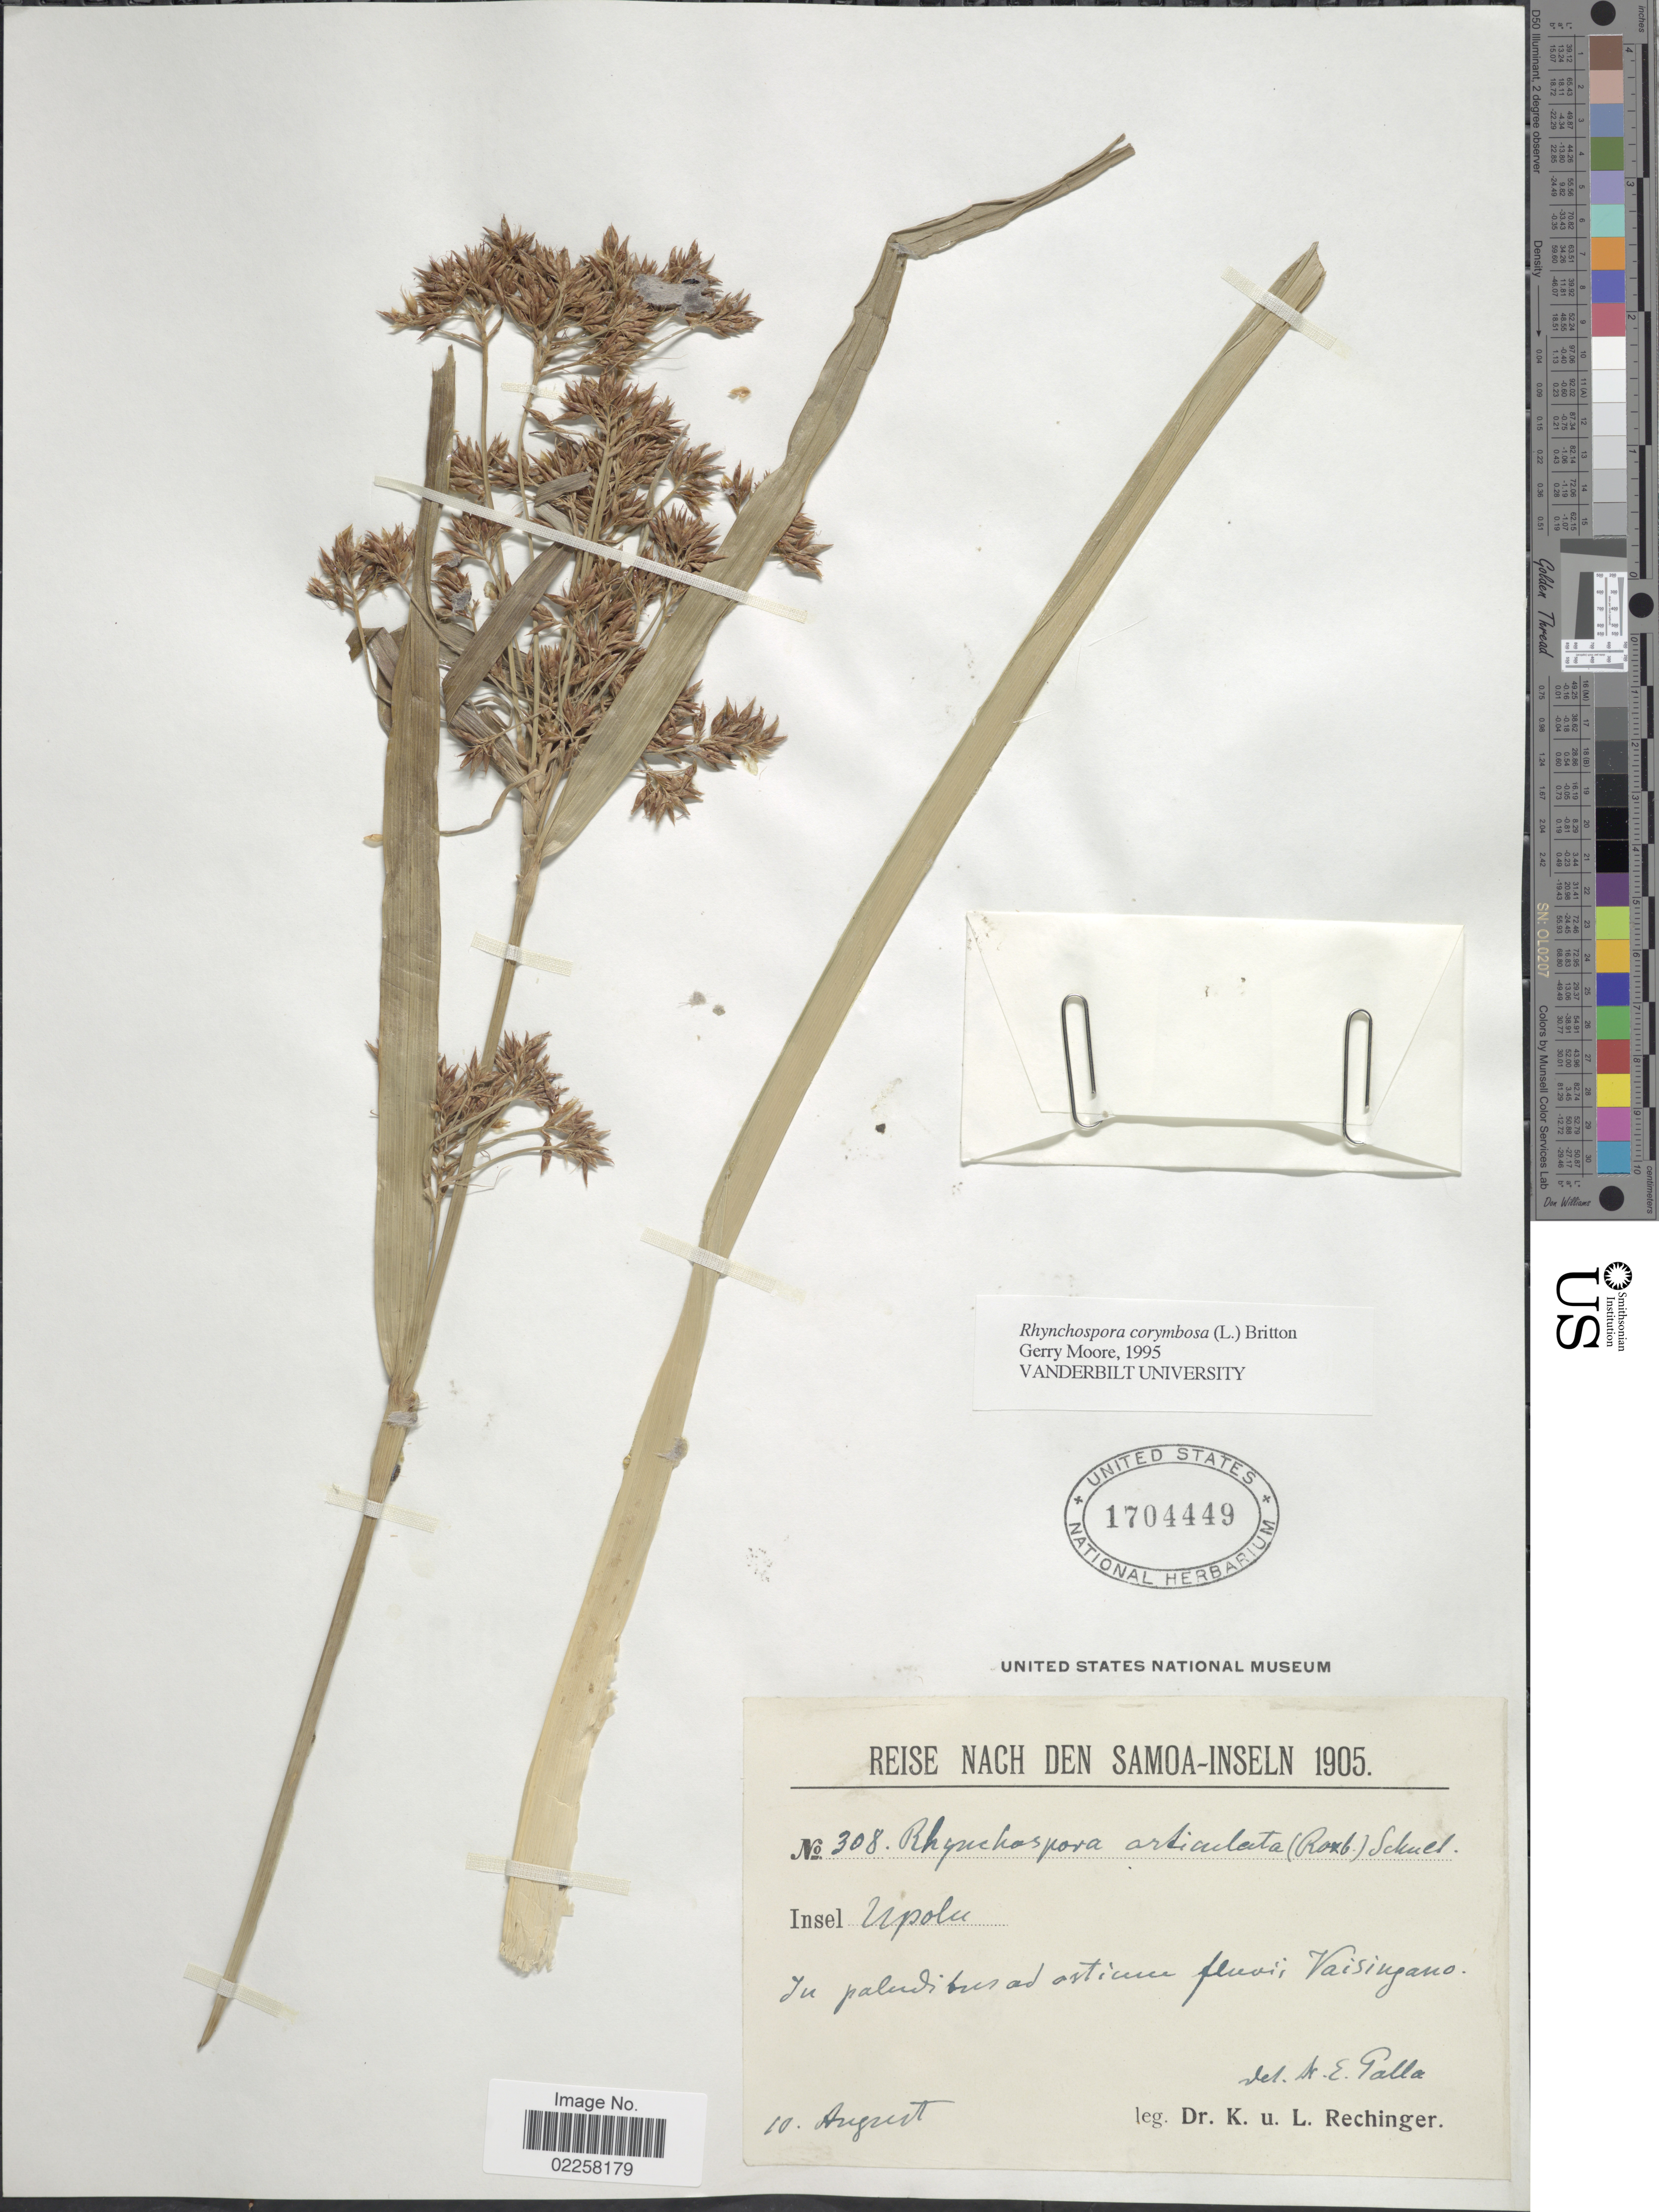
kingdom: Plantae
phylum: Tracheophyta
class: Liliopsida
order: Poales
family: Cyperaceae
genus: Rhynchospora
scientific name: Rhynchospora corymbosa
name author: (L.) Britton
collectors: K. Rechinger & L. Rechinger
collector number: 308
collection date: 1905-08-10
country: Samoa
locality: Insel Upolu. In paludibus ad articum fluvii Vaisingano.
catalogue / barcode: US 1704449